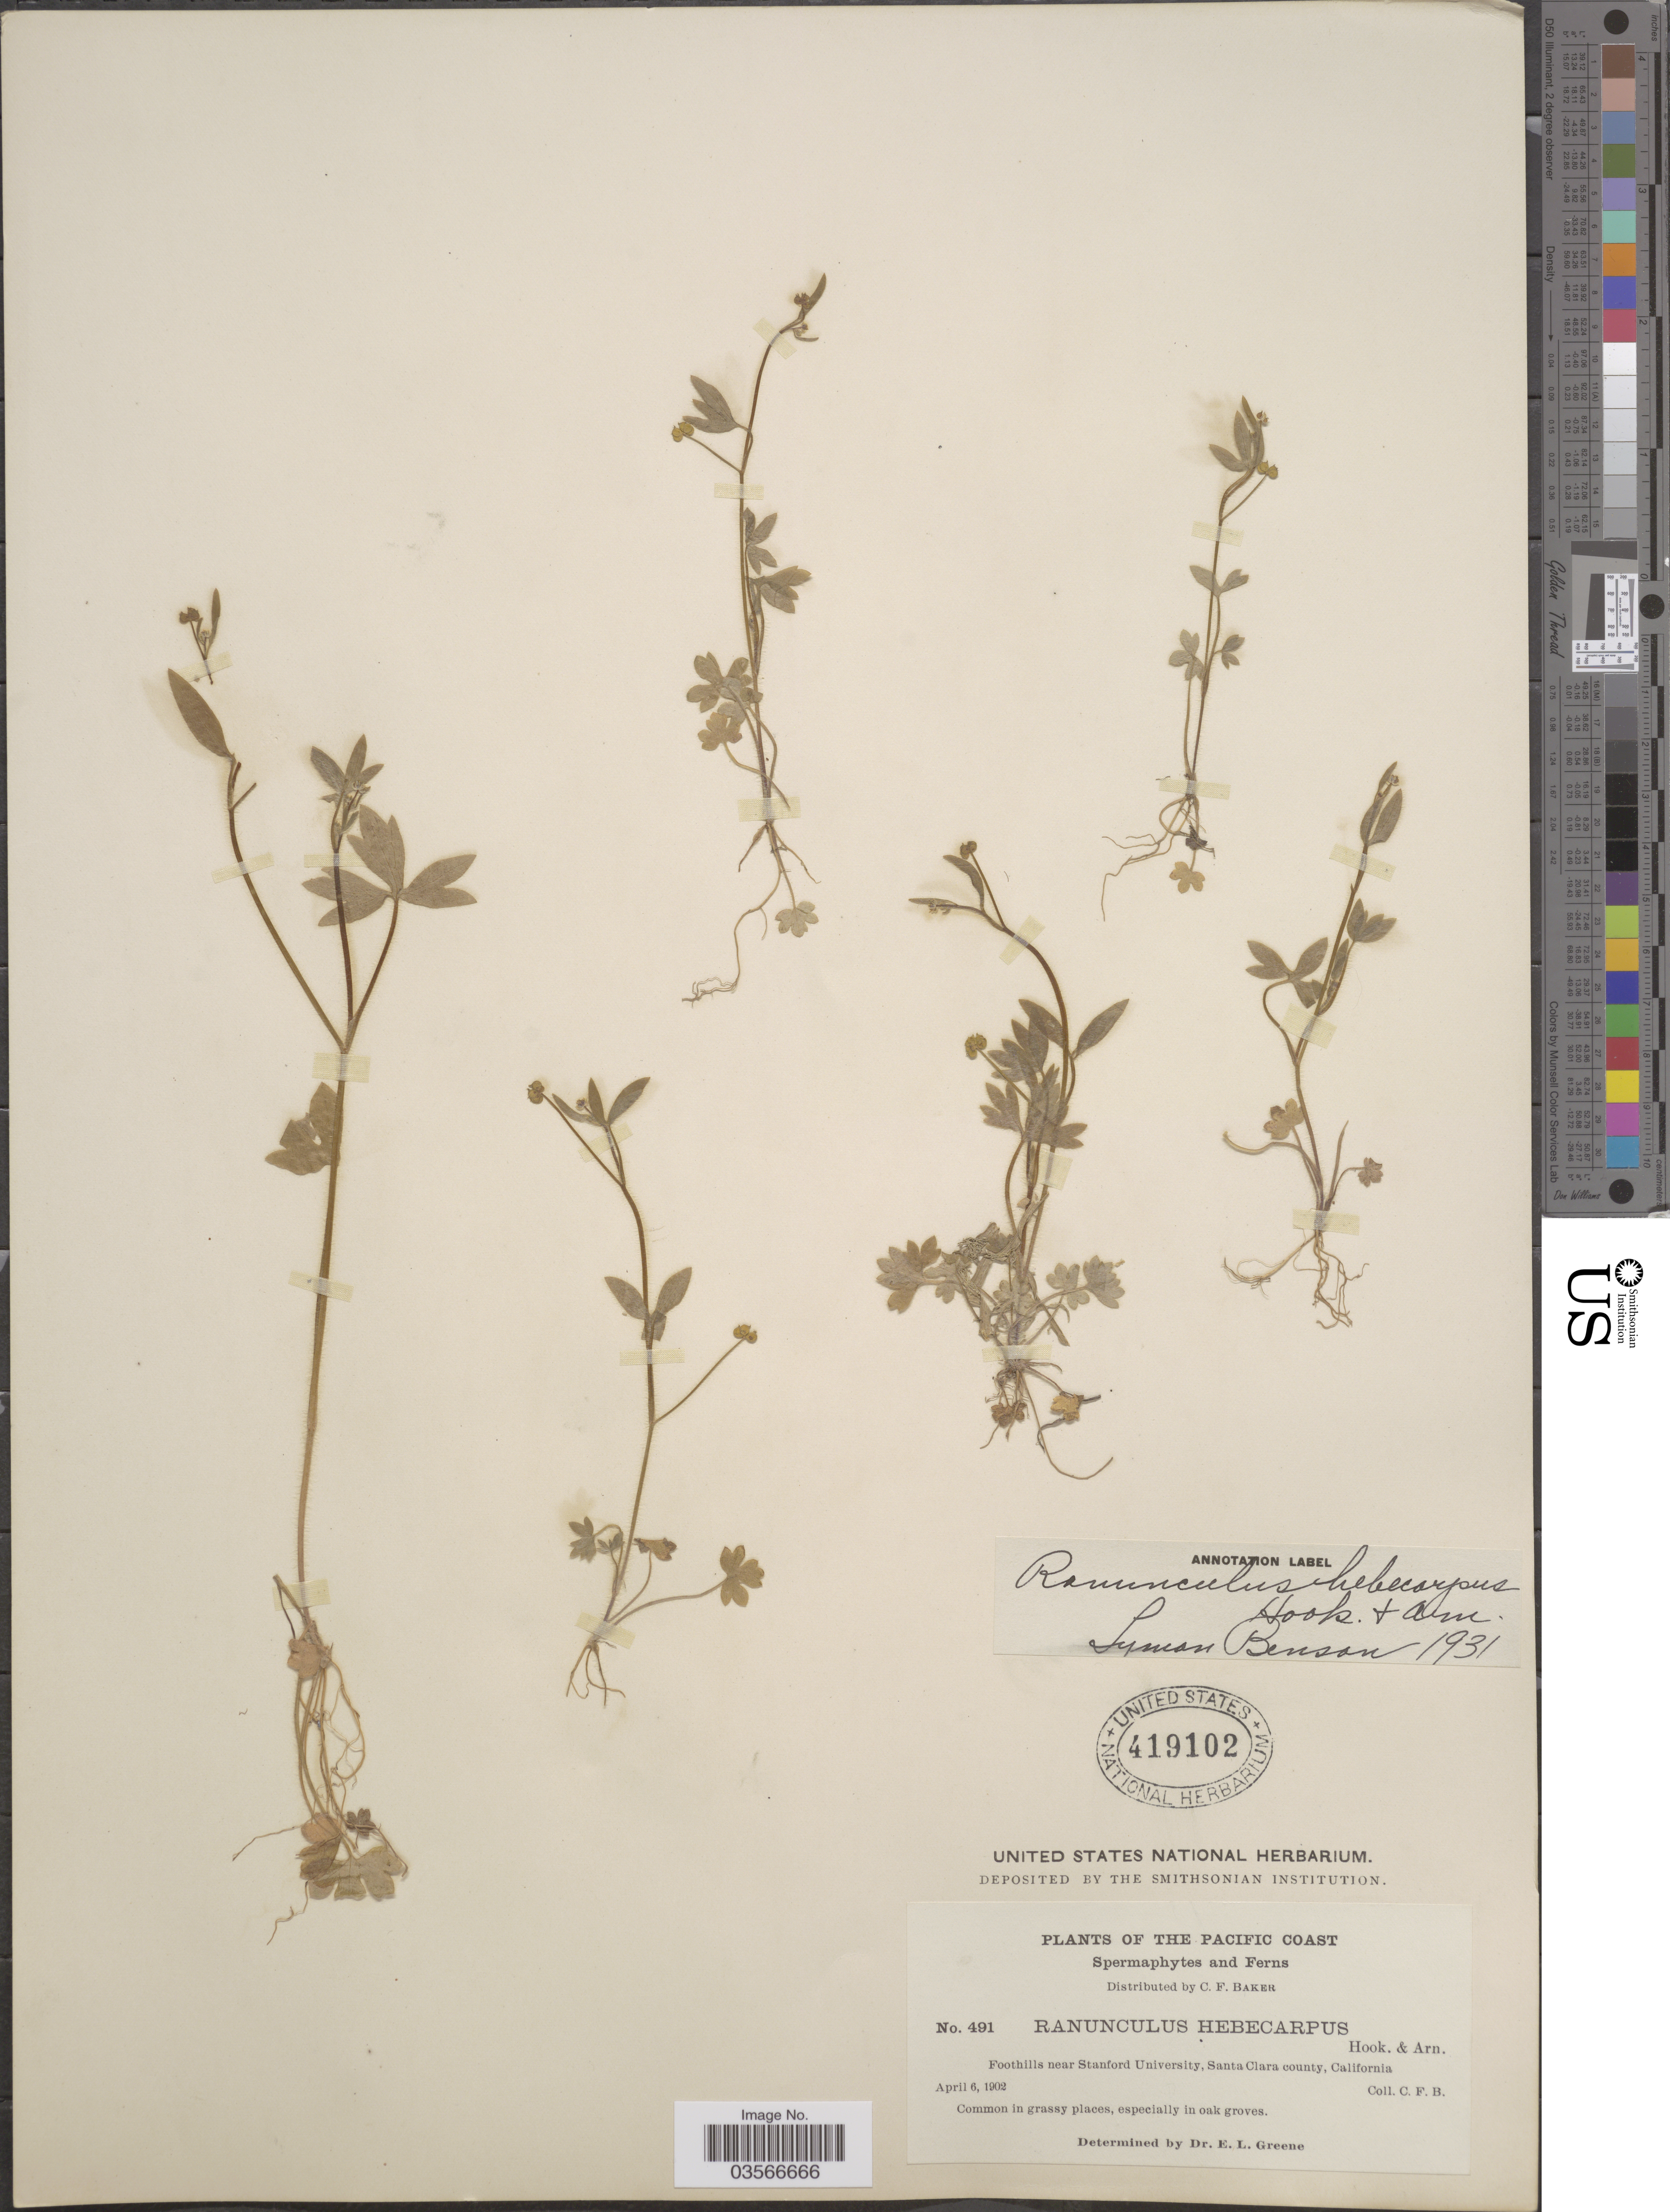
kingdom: Plantae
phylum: Tracheophyta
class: Magnoliopsida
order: Ranunculales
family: Ranunculaceae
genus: Ranunculus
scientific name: Ranunculus hebecarpus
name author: Hook. & Arn.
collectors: C. F. Baker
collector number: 491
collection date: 1902-04-06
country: United States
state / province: California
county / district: Santa Clara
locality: The Pacific Coast. Foothills near Stanford University, Santa Clara county.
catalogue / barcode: US 419102